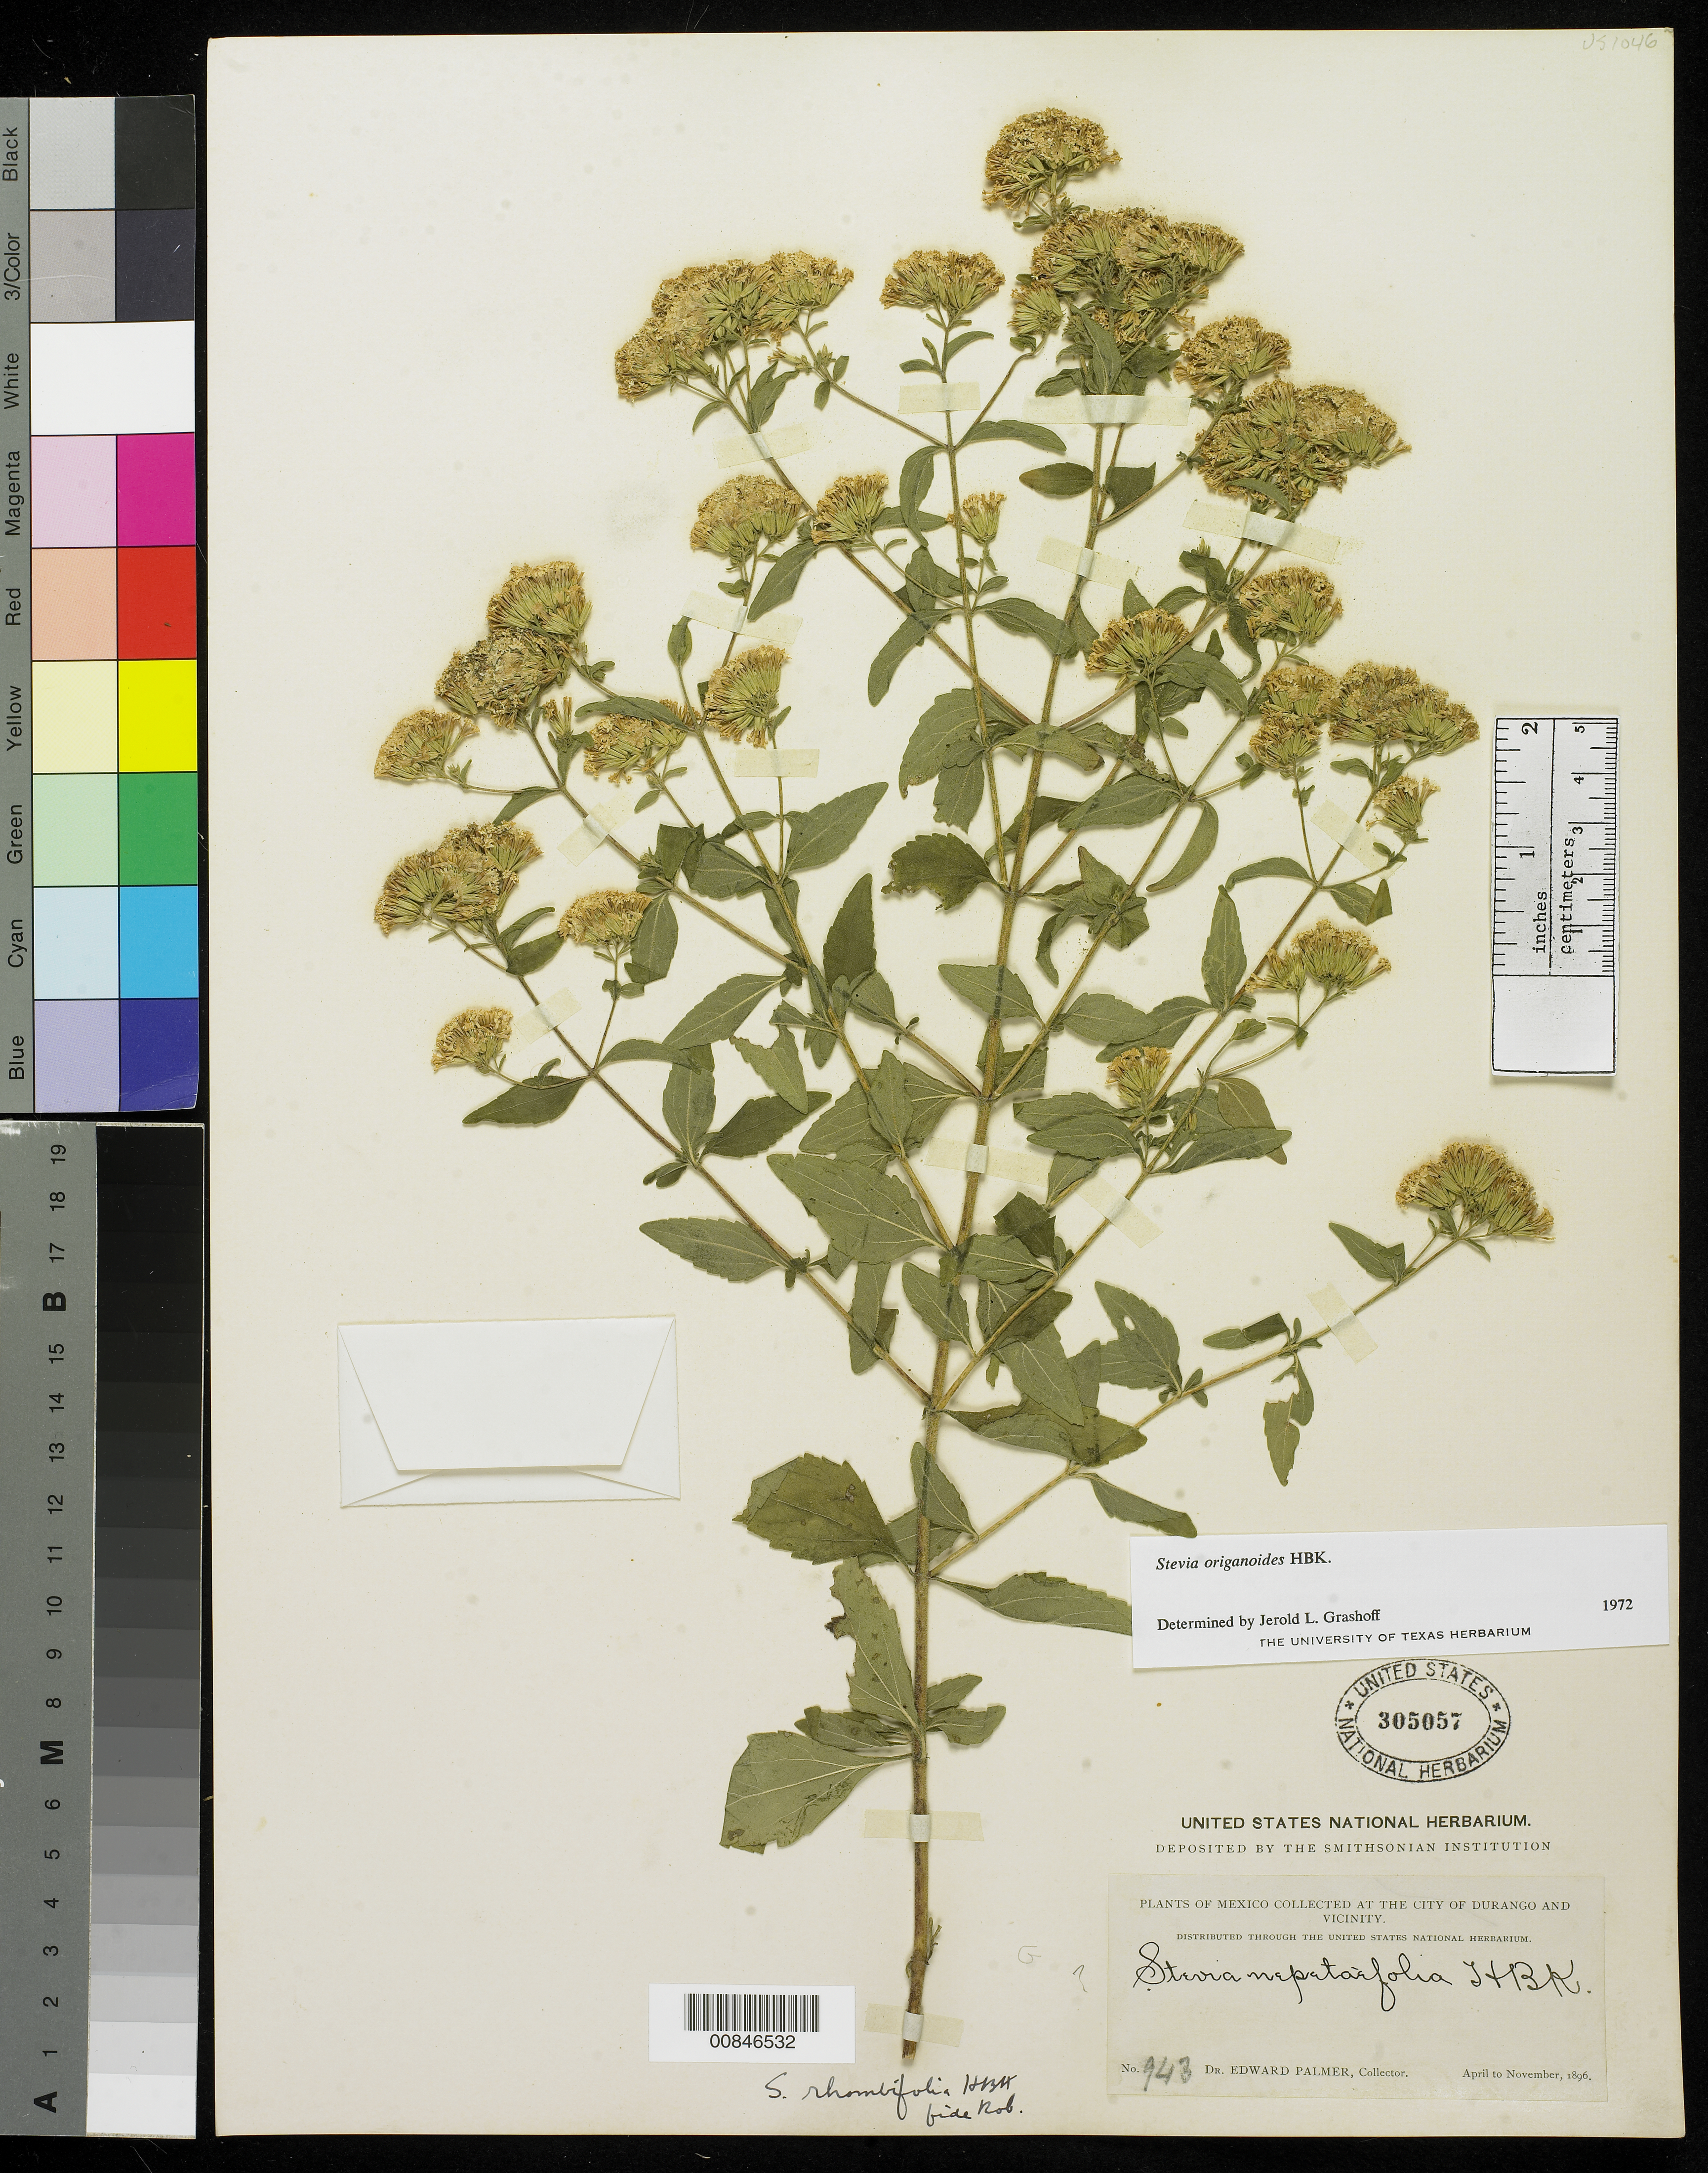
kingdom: Plantae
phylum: Tracheophyta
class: Magnoliopsida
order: Asterales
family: Asteraceae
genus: Stevia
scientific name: Stevia origanoides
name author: Kunth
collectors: E. Palmer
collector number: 943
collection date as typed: Apr 1896 to -- Nov 1896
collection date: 1896-04/1896-11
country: Mexico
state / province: Durango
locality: City of Durango and vicinity.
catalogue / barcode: US 305057